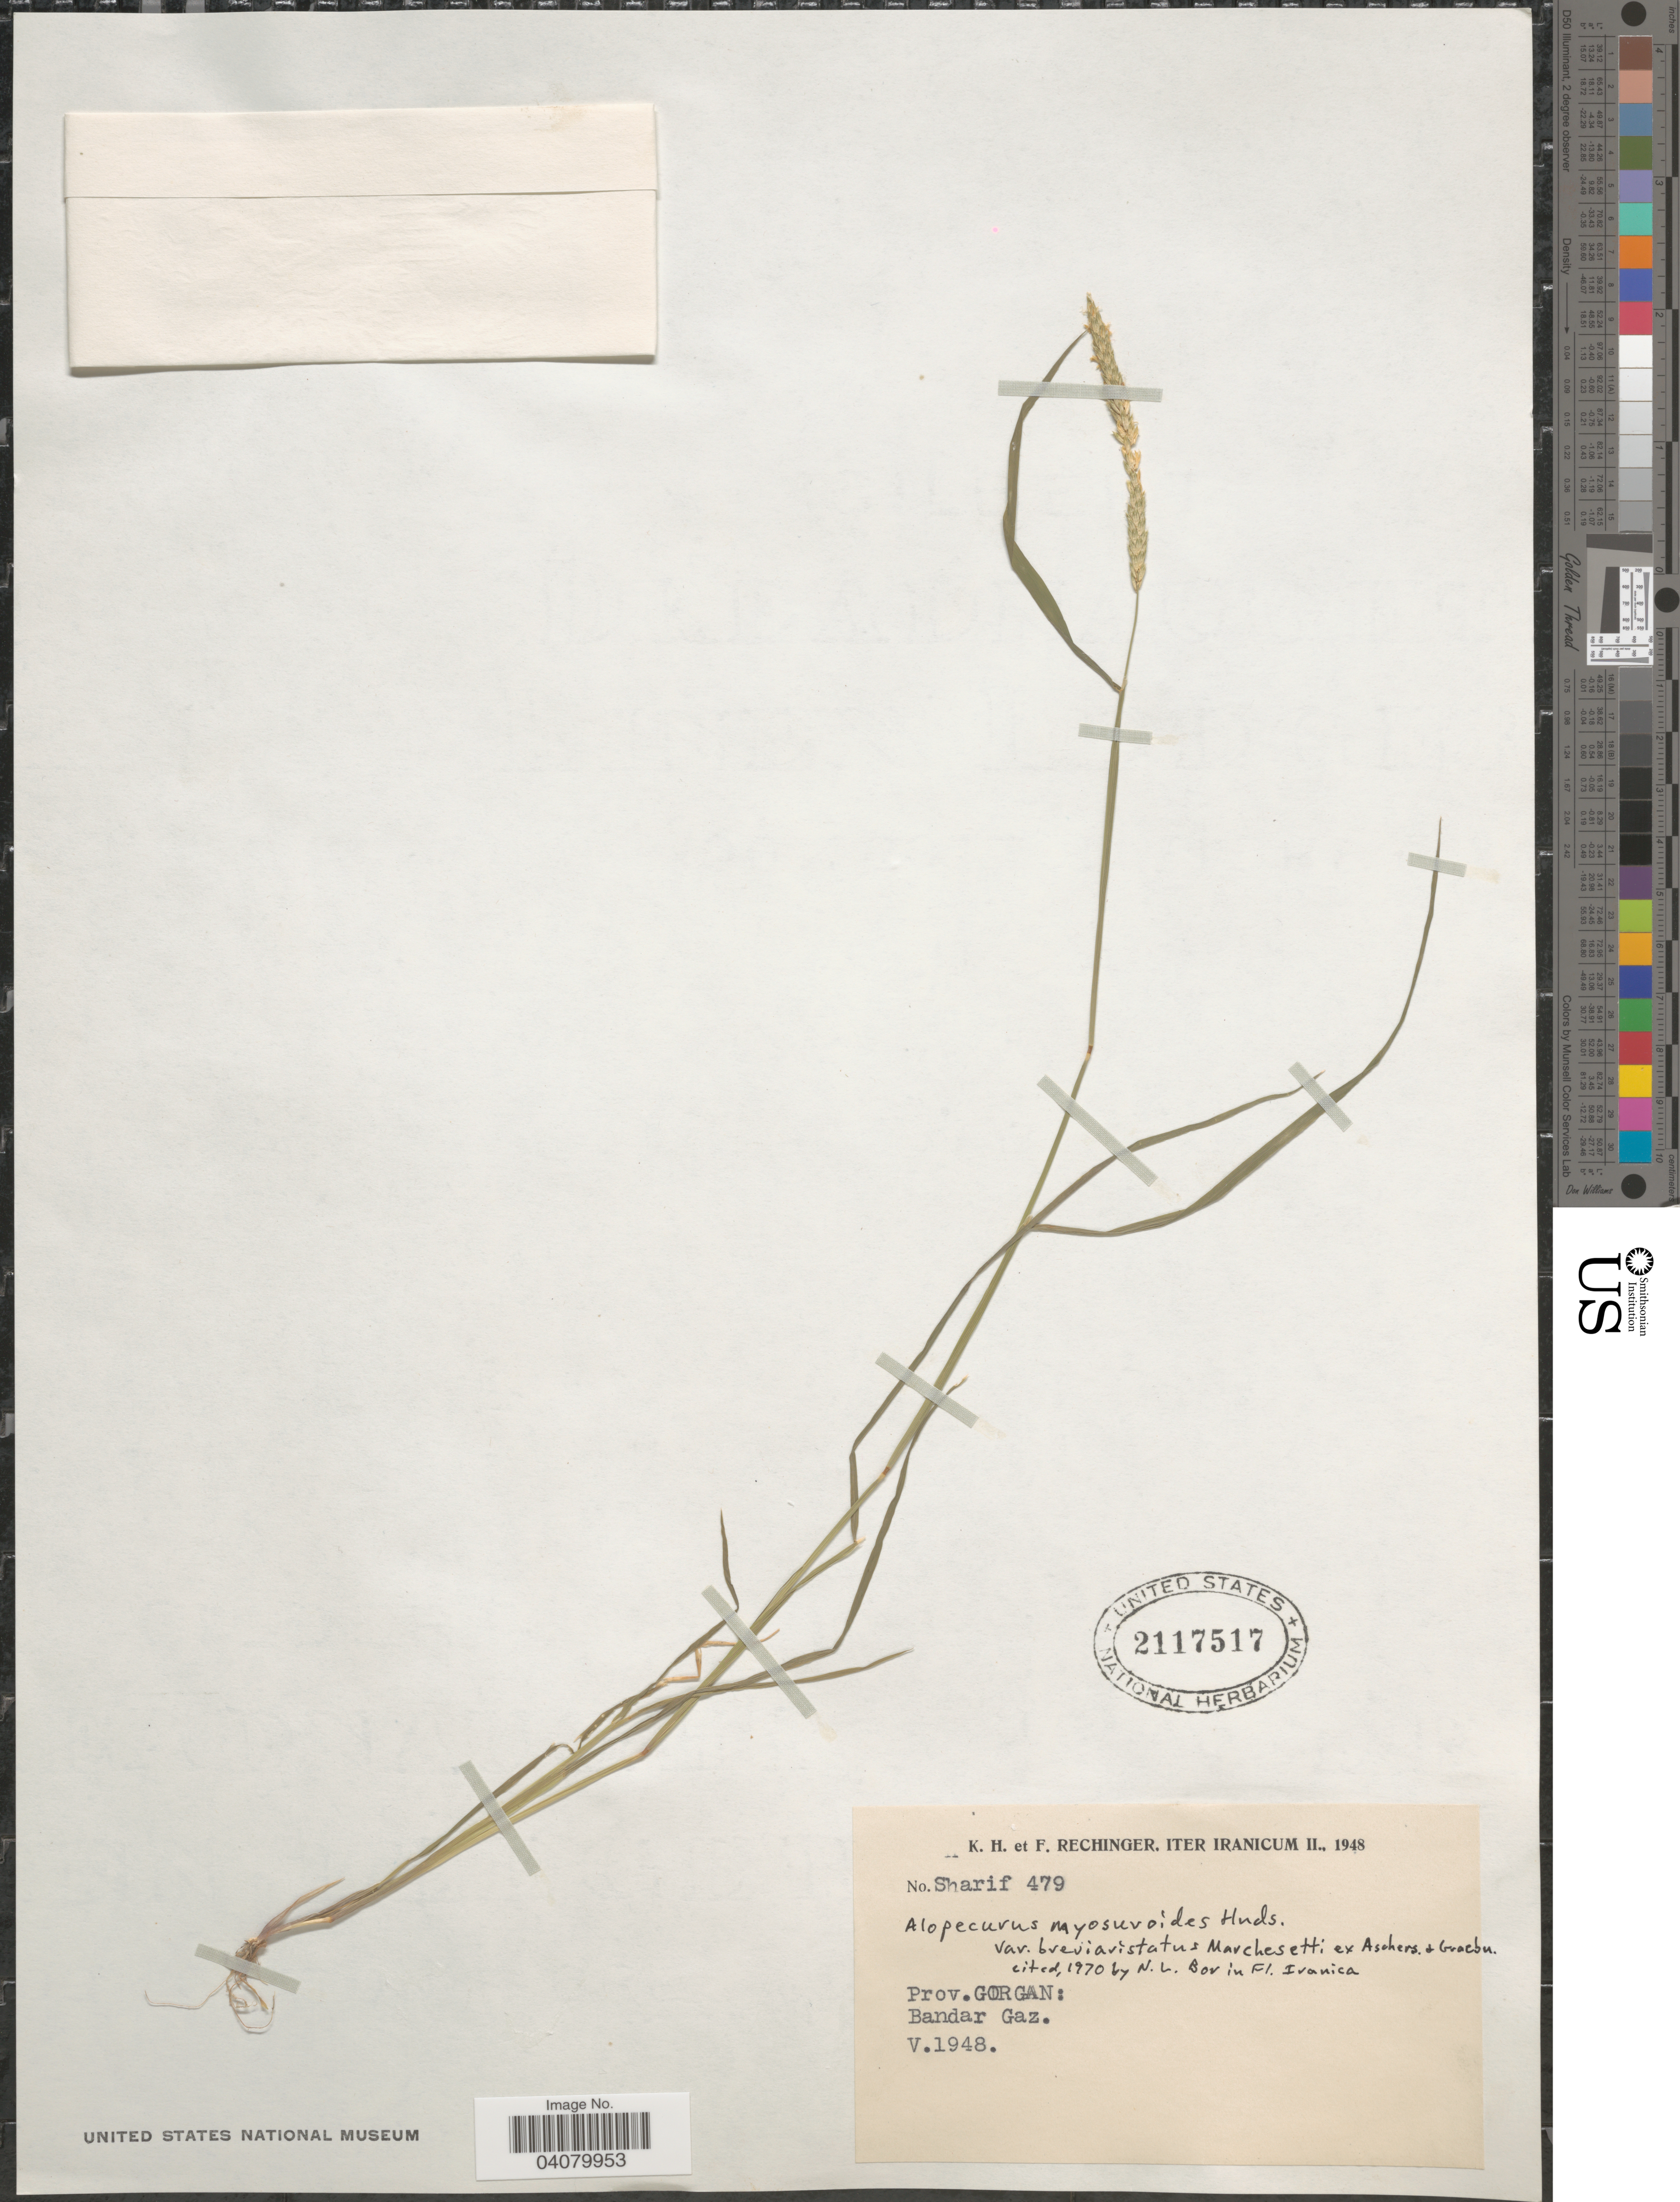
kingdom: Plantae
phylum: Tracheophyta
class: Liliopsida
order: Poales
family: Poaceae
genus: Alopecurus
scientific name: Alopecurus myosuroides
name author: Huds.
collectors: K. H. Rechinger & F. Rechinger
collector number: Sharif 479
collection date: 1948-05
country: Iran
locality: Iter Iranicum II., 1948. Prov. Gorgan: Bandar Gaz.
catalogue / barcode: US 2117517